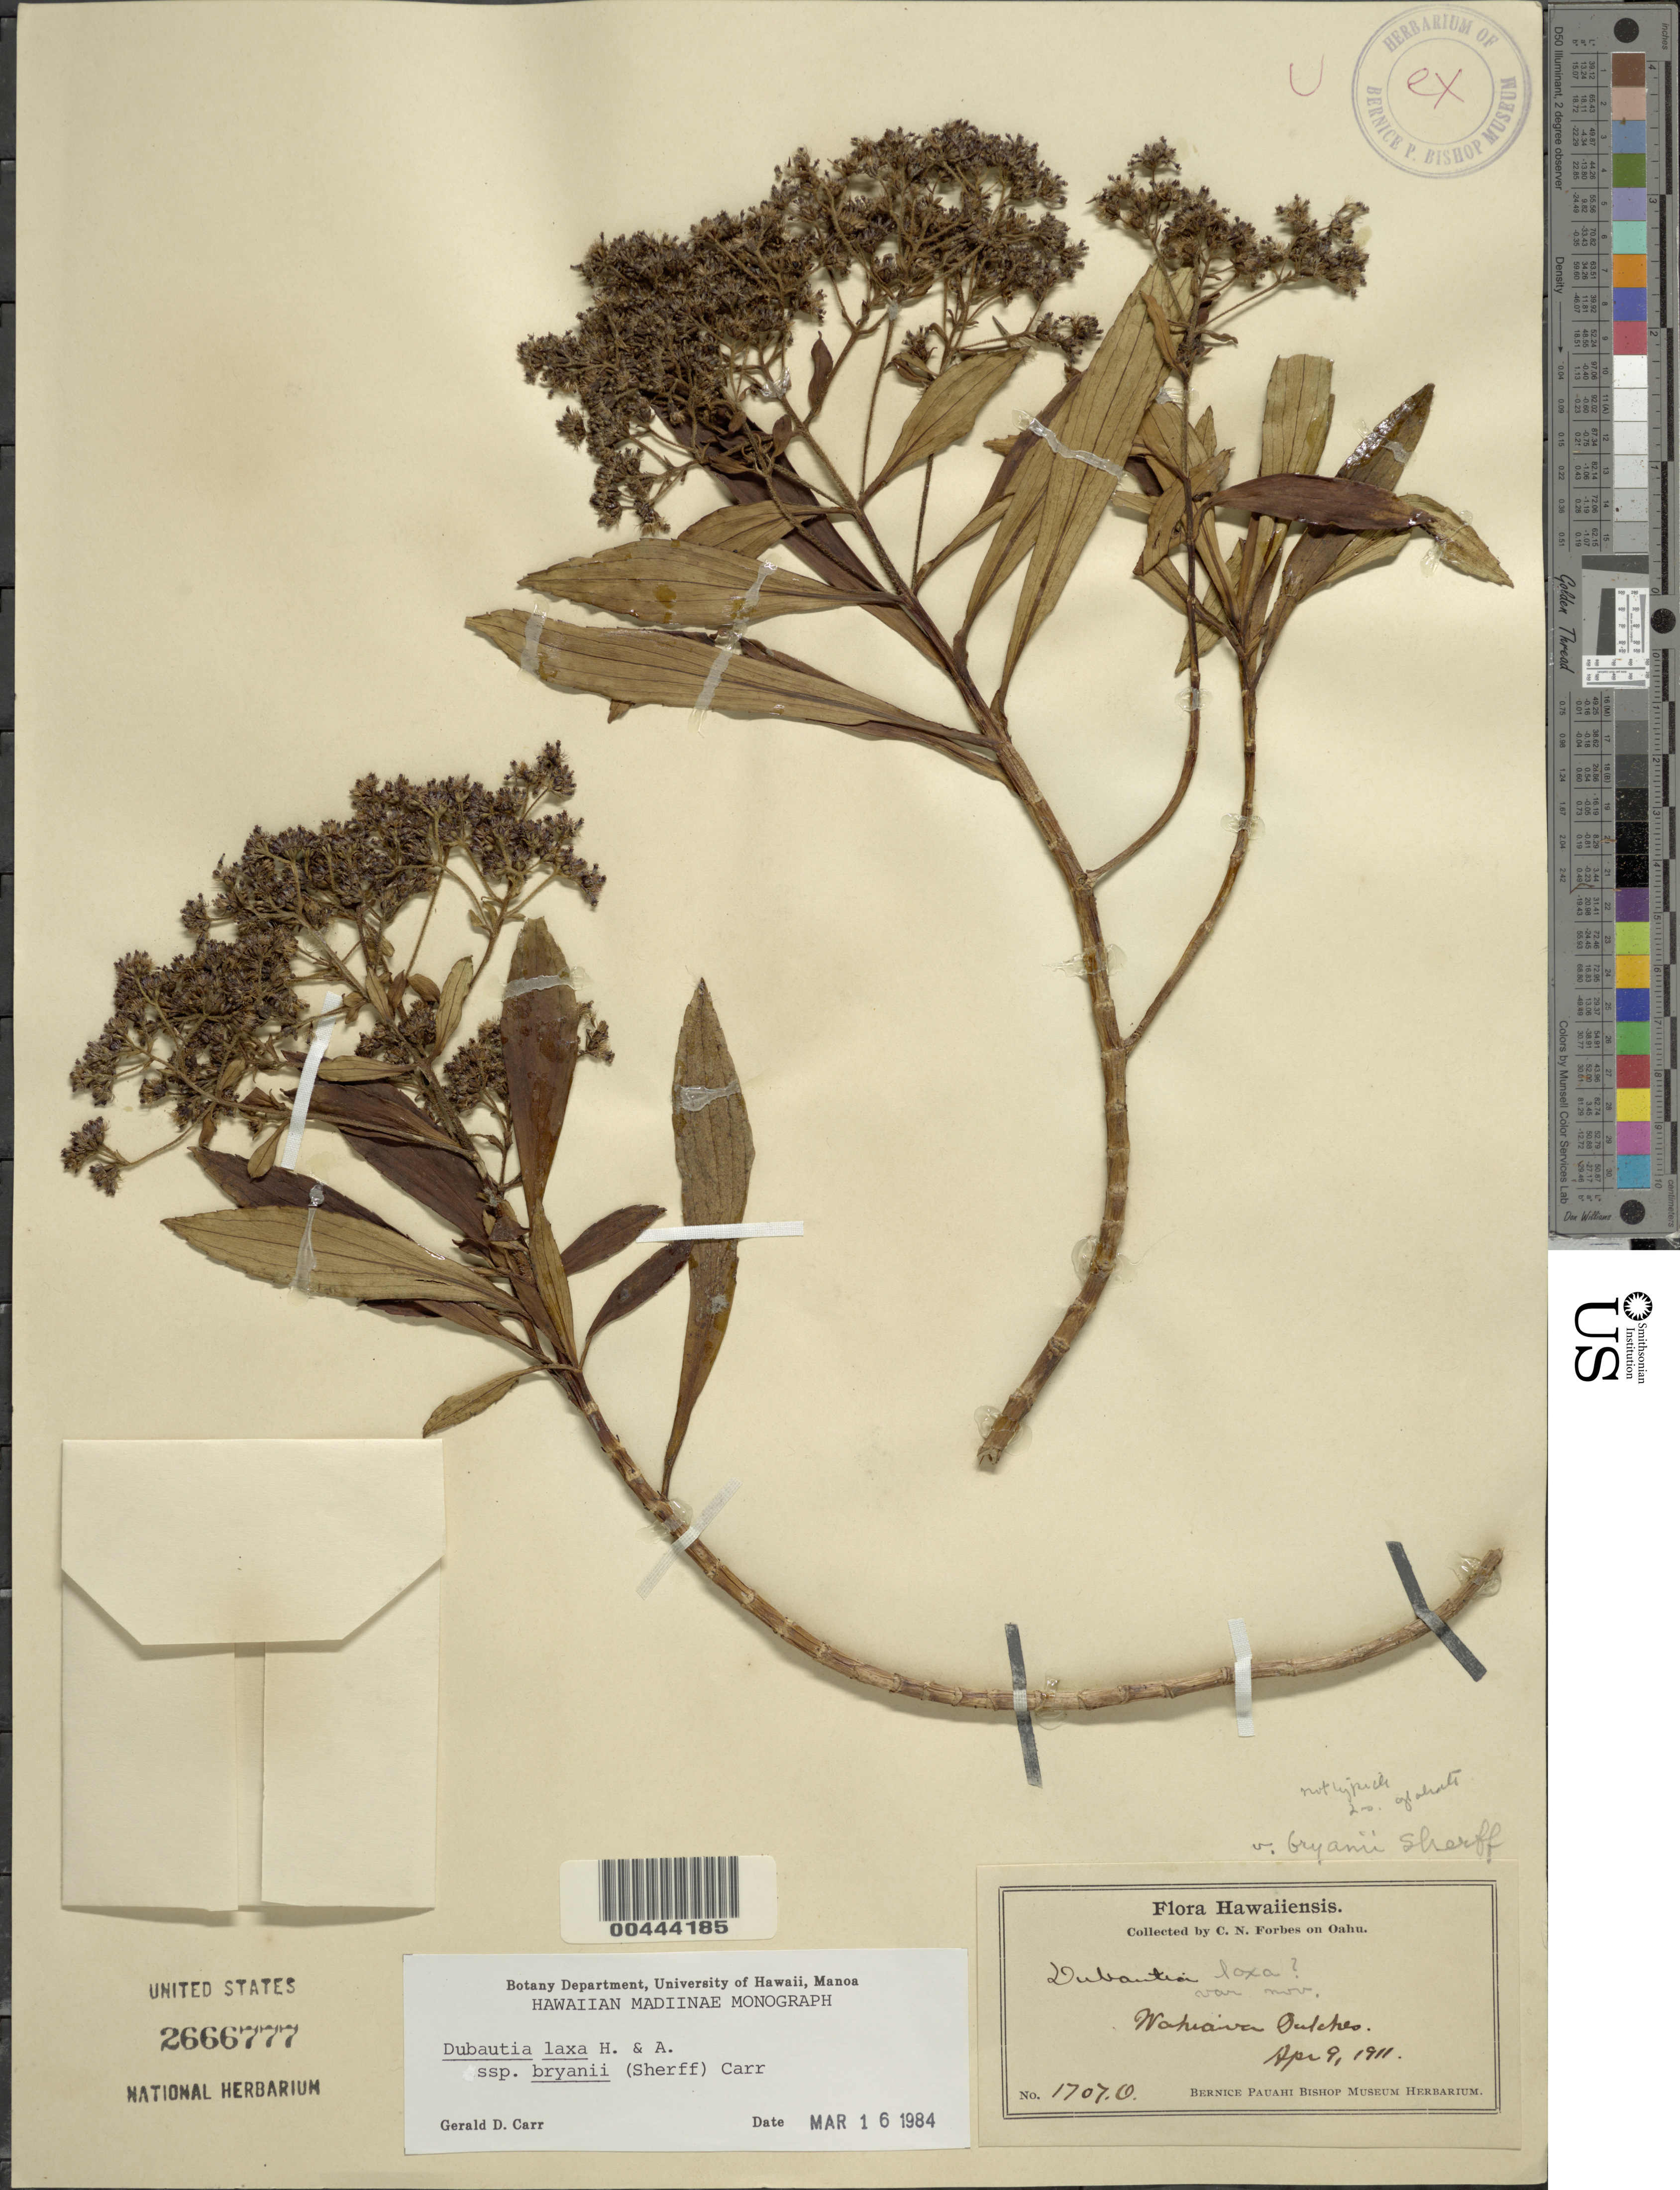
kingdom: Plantae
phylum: Tracheophyta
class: Magnoliopsida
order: Asterales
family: Asteraceae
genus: Dubautia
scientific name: Dubautia laxa subsp. bryanii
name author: (Sherff) G.D. Carr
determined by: Carr, G. D.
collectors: C. N. Forbes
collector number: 1707.O.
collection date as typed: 9 Apr 1911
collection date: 1911-04-09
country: United States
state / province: Hawaii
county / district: Honolulu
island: Oahu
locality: Wahiawa Gulches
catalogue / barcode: US 2666777